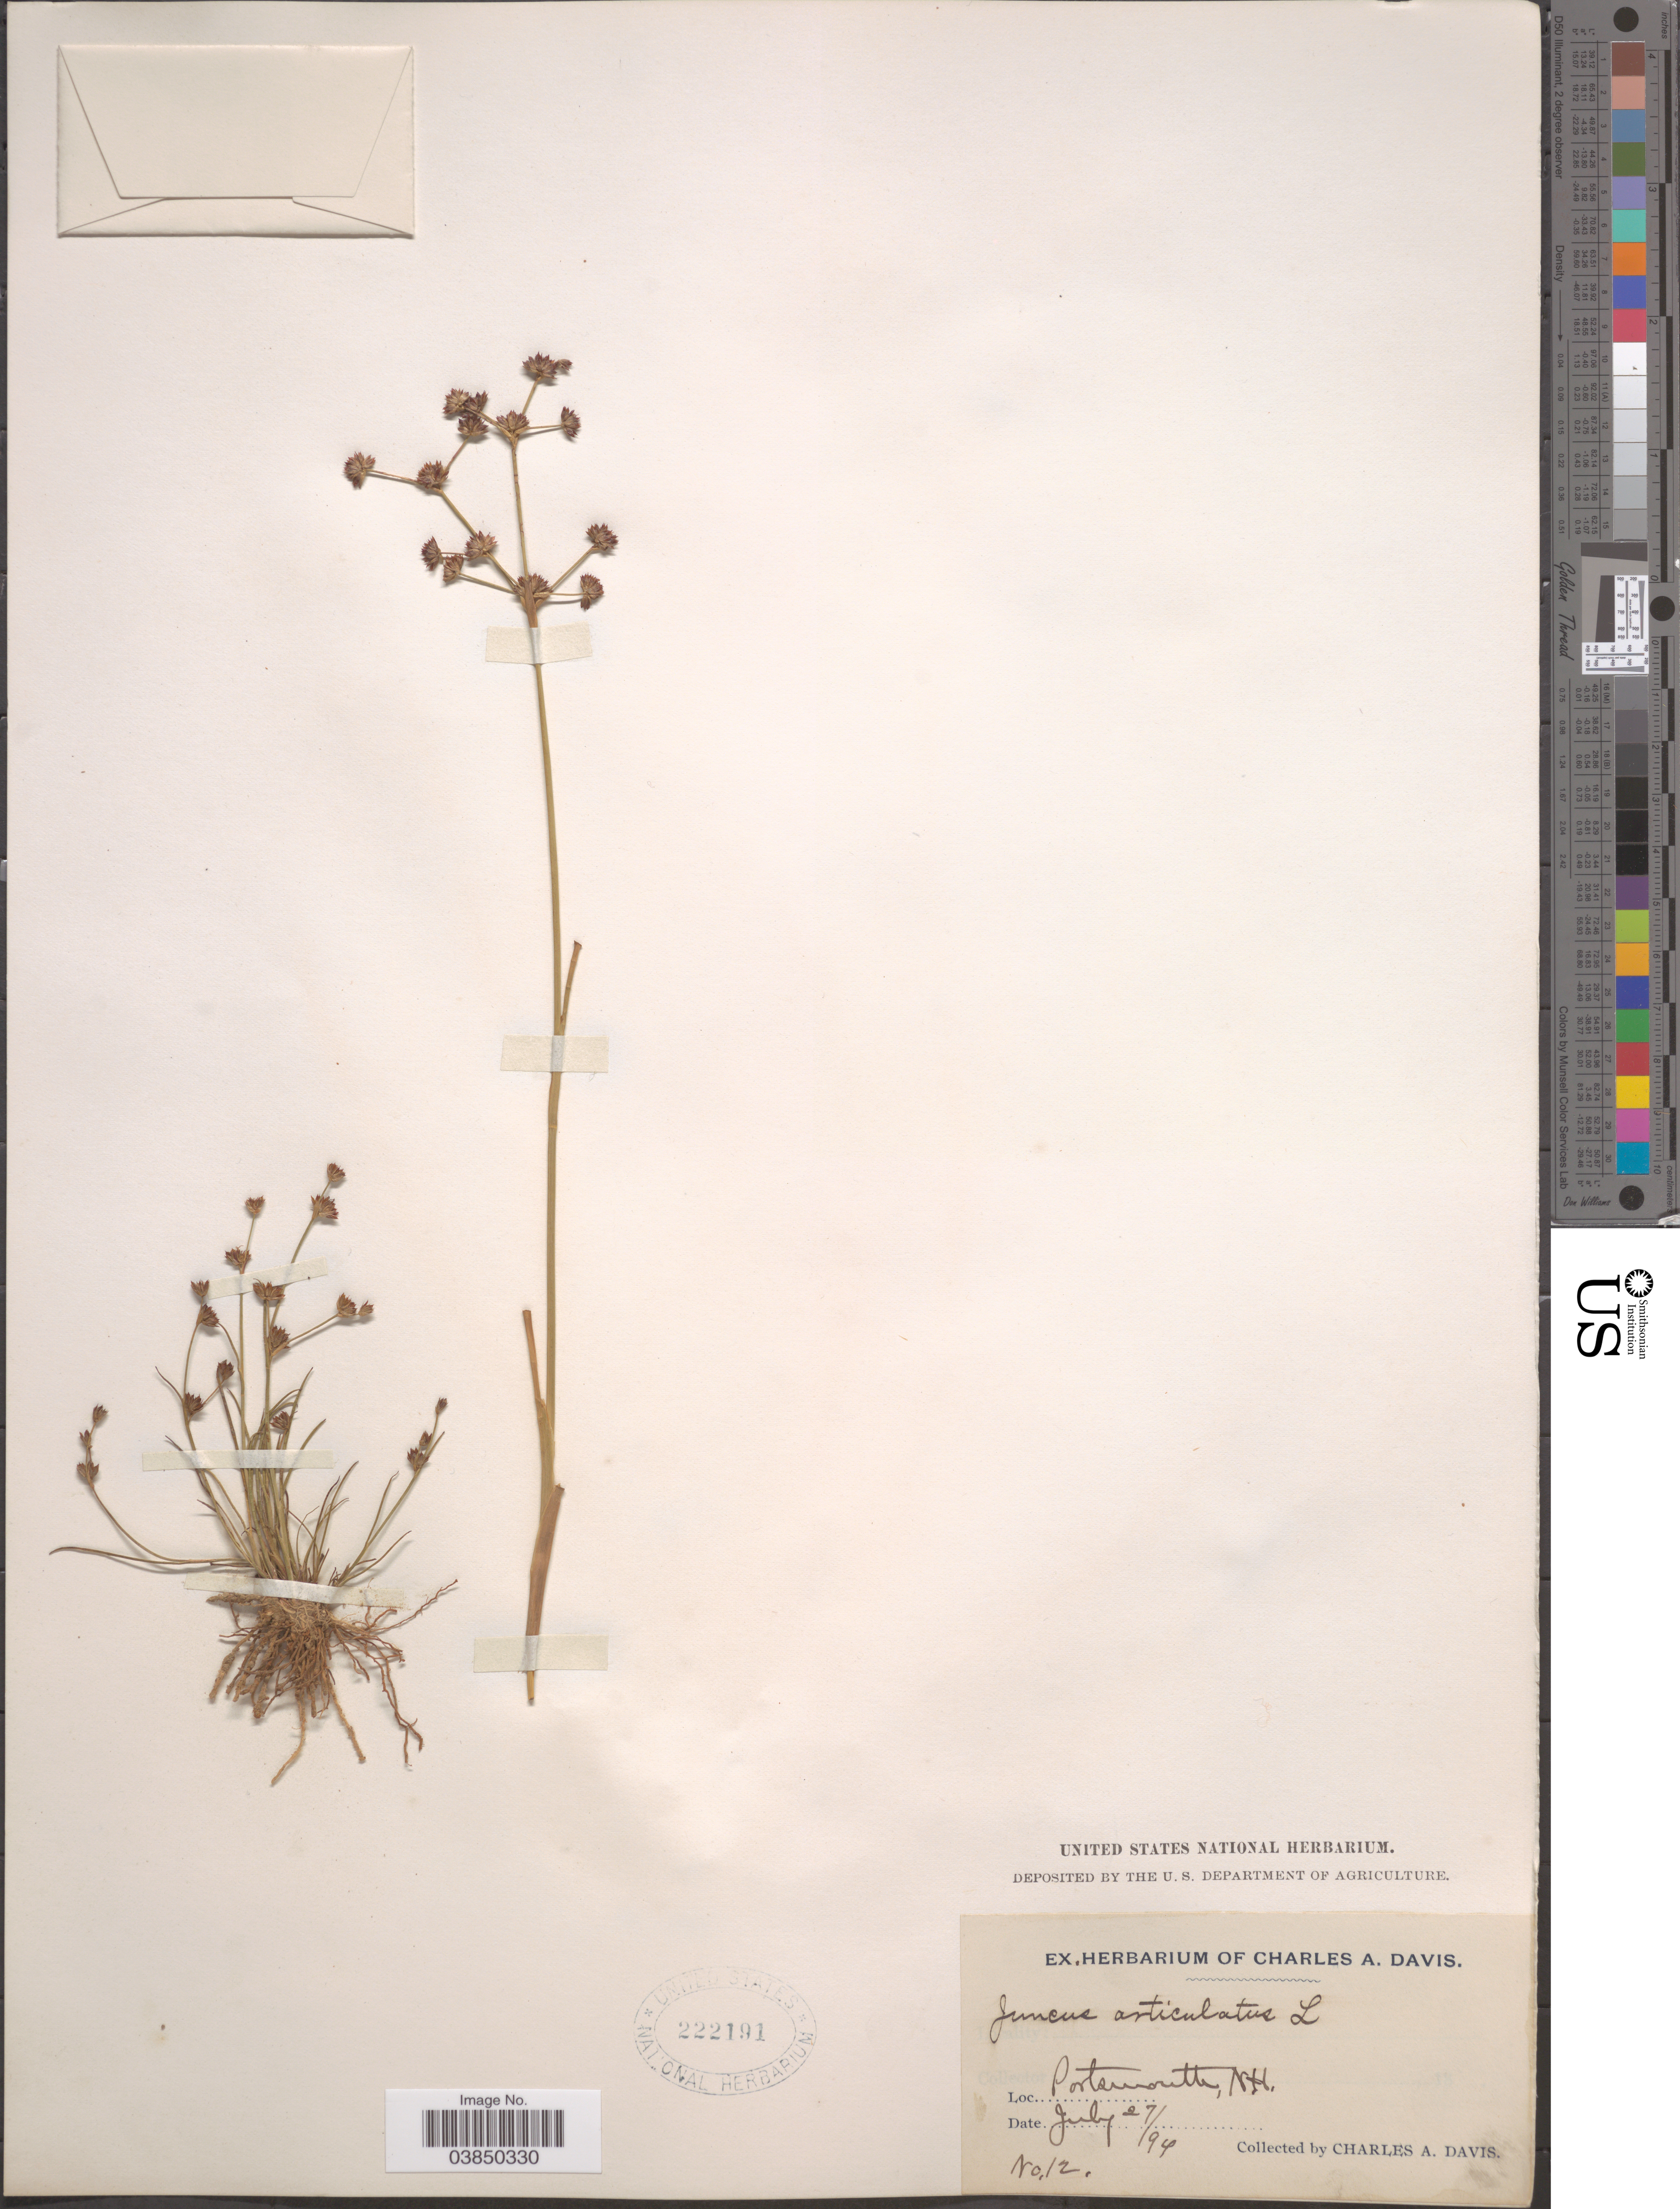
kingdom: Plantae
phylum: Tracheophyta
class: Liliopsida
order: Poales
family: Juncaceae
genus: Juncus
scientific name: Juncus articulatus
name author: L.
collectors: C. Davis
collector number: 12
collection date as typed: Transcribed d/m/y: 27/7/94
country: United States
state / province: New Hampshire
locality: Portsmouth.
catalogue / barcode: US 222191